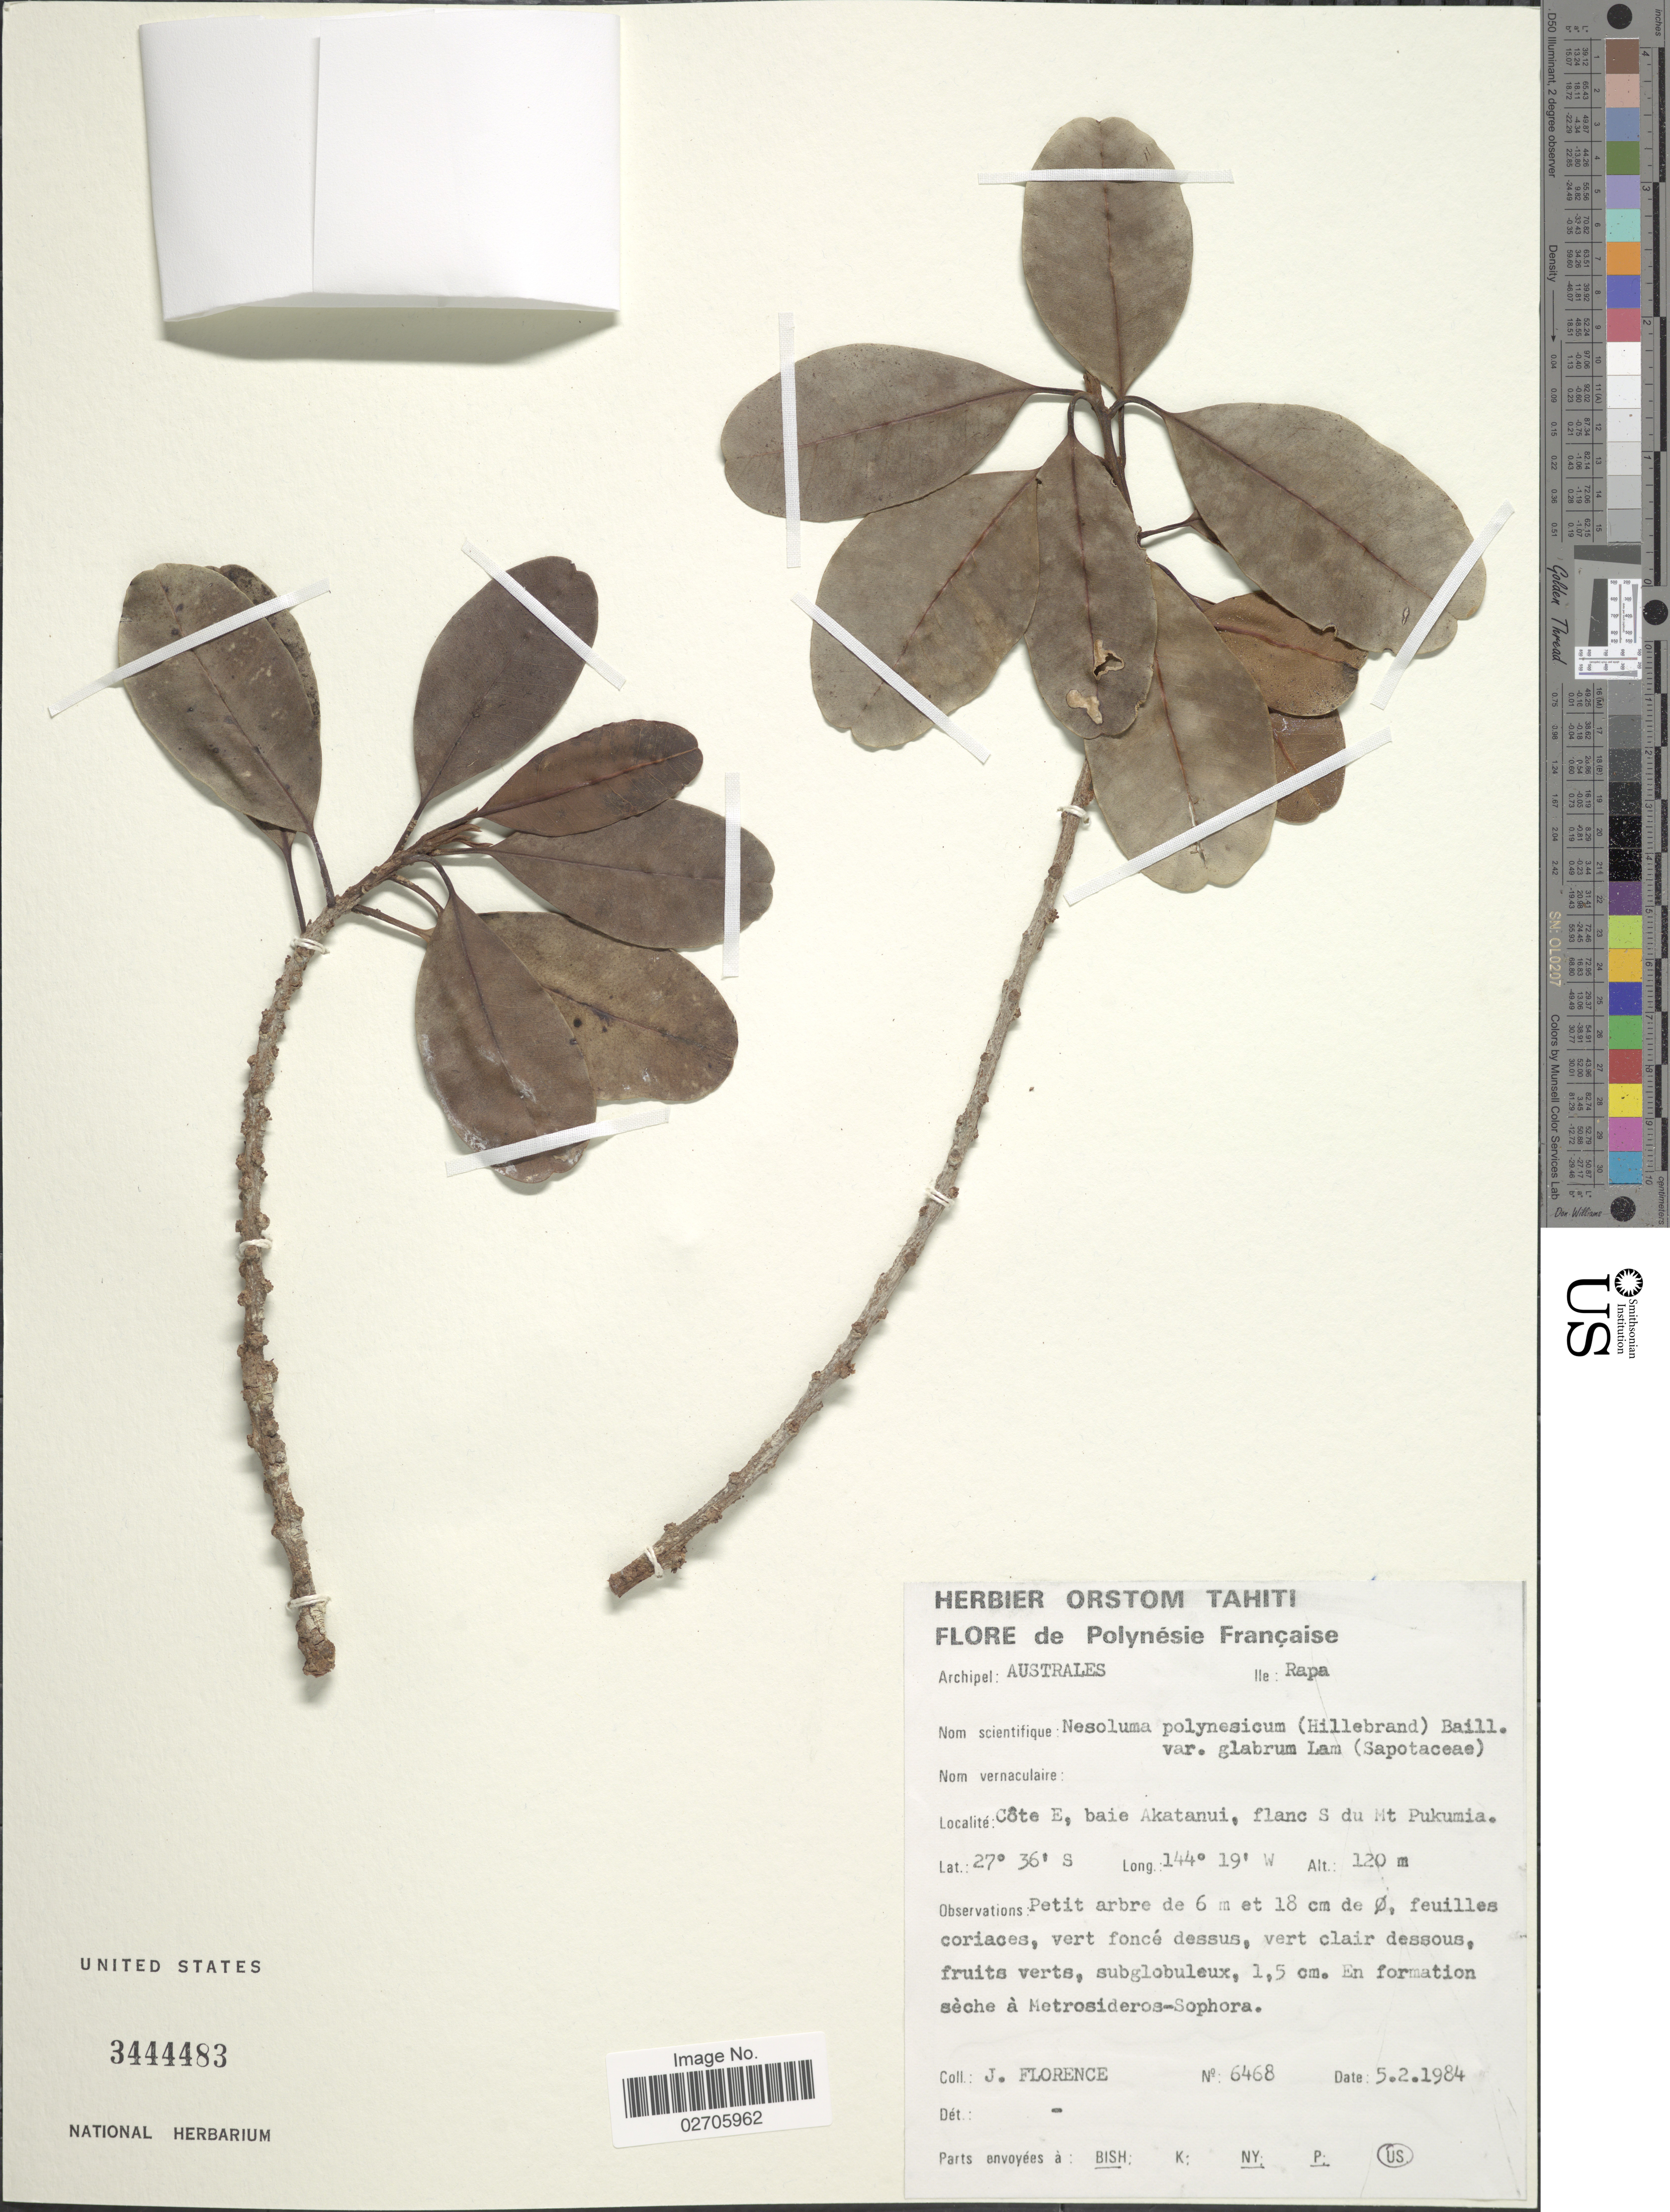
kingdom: Plantae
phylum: Tracheophyta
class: Magnoliopsida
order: Ericales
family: Sapotaceae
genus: Nesoluma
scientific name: Nesoluma polynesicum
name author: (Hillebr.) Baill.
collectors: J. Florence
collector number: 6468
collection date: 1984-02-05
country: French Polynesia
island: Rapa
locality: Archipel: Australes. Rapa. Côte E, baie Akantanui, flanc S du Mt Pukumia.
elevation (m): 120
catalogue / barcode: US 3444483